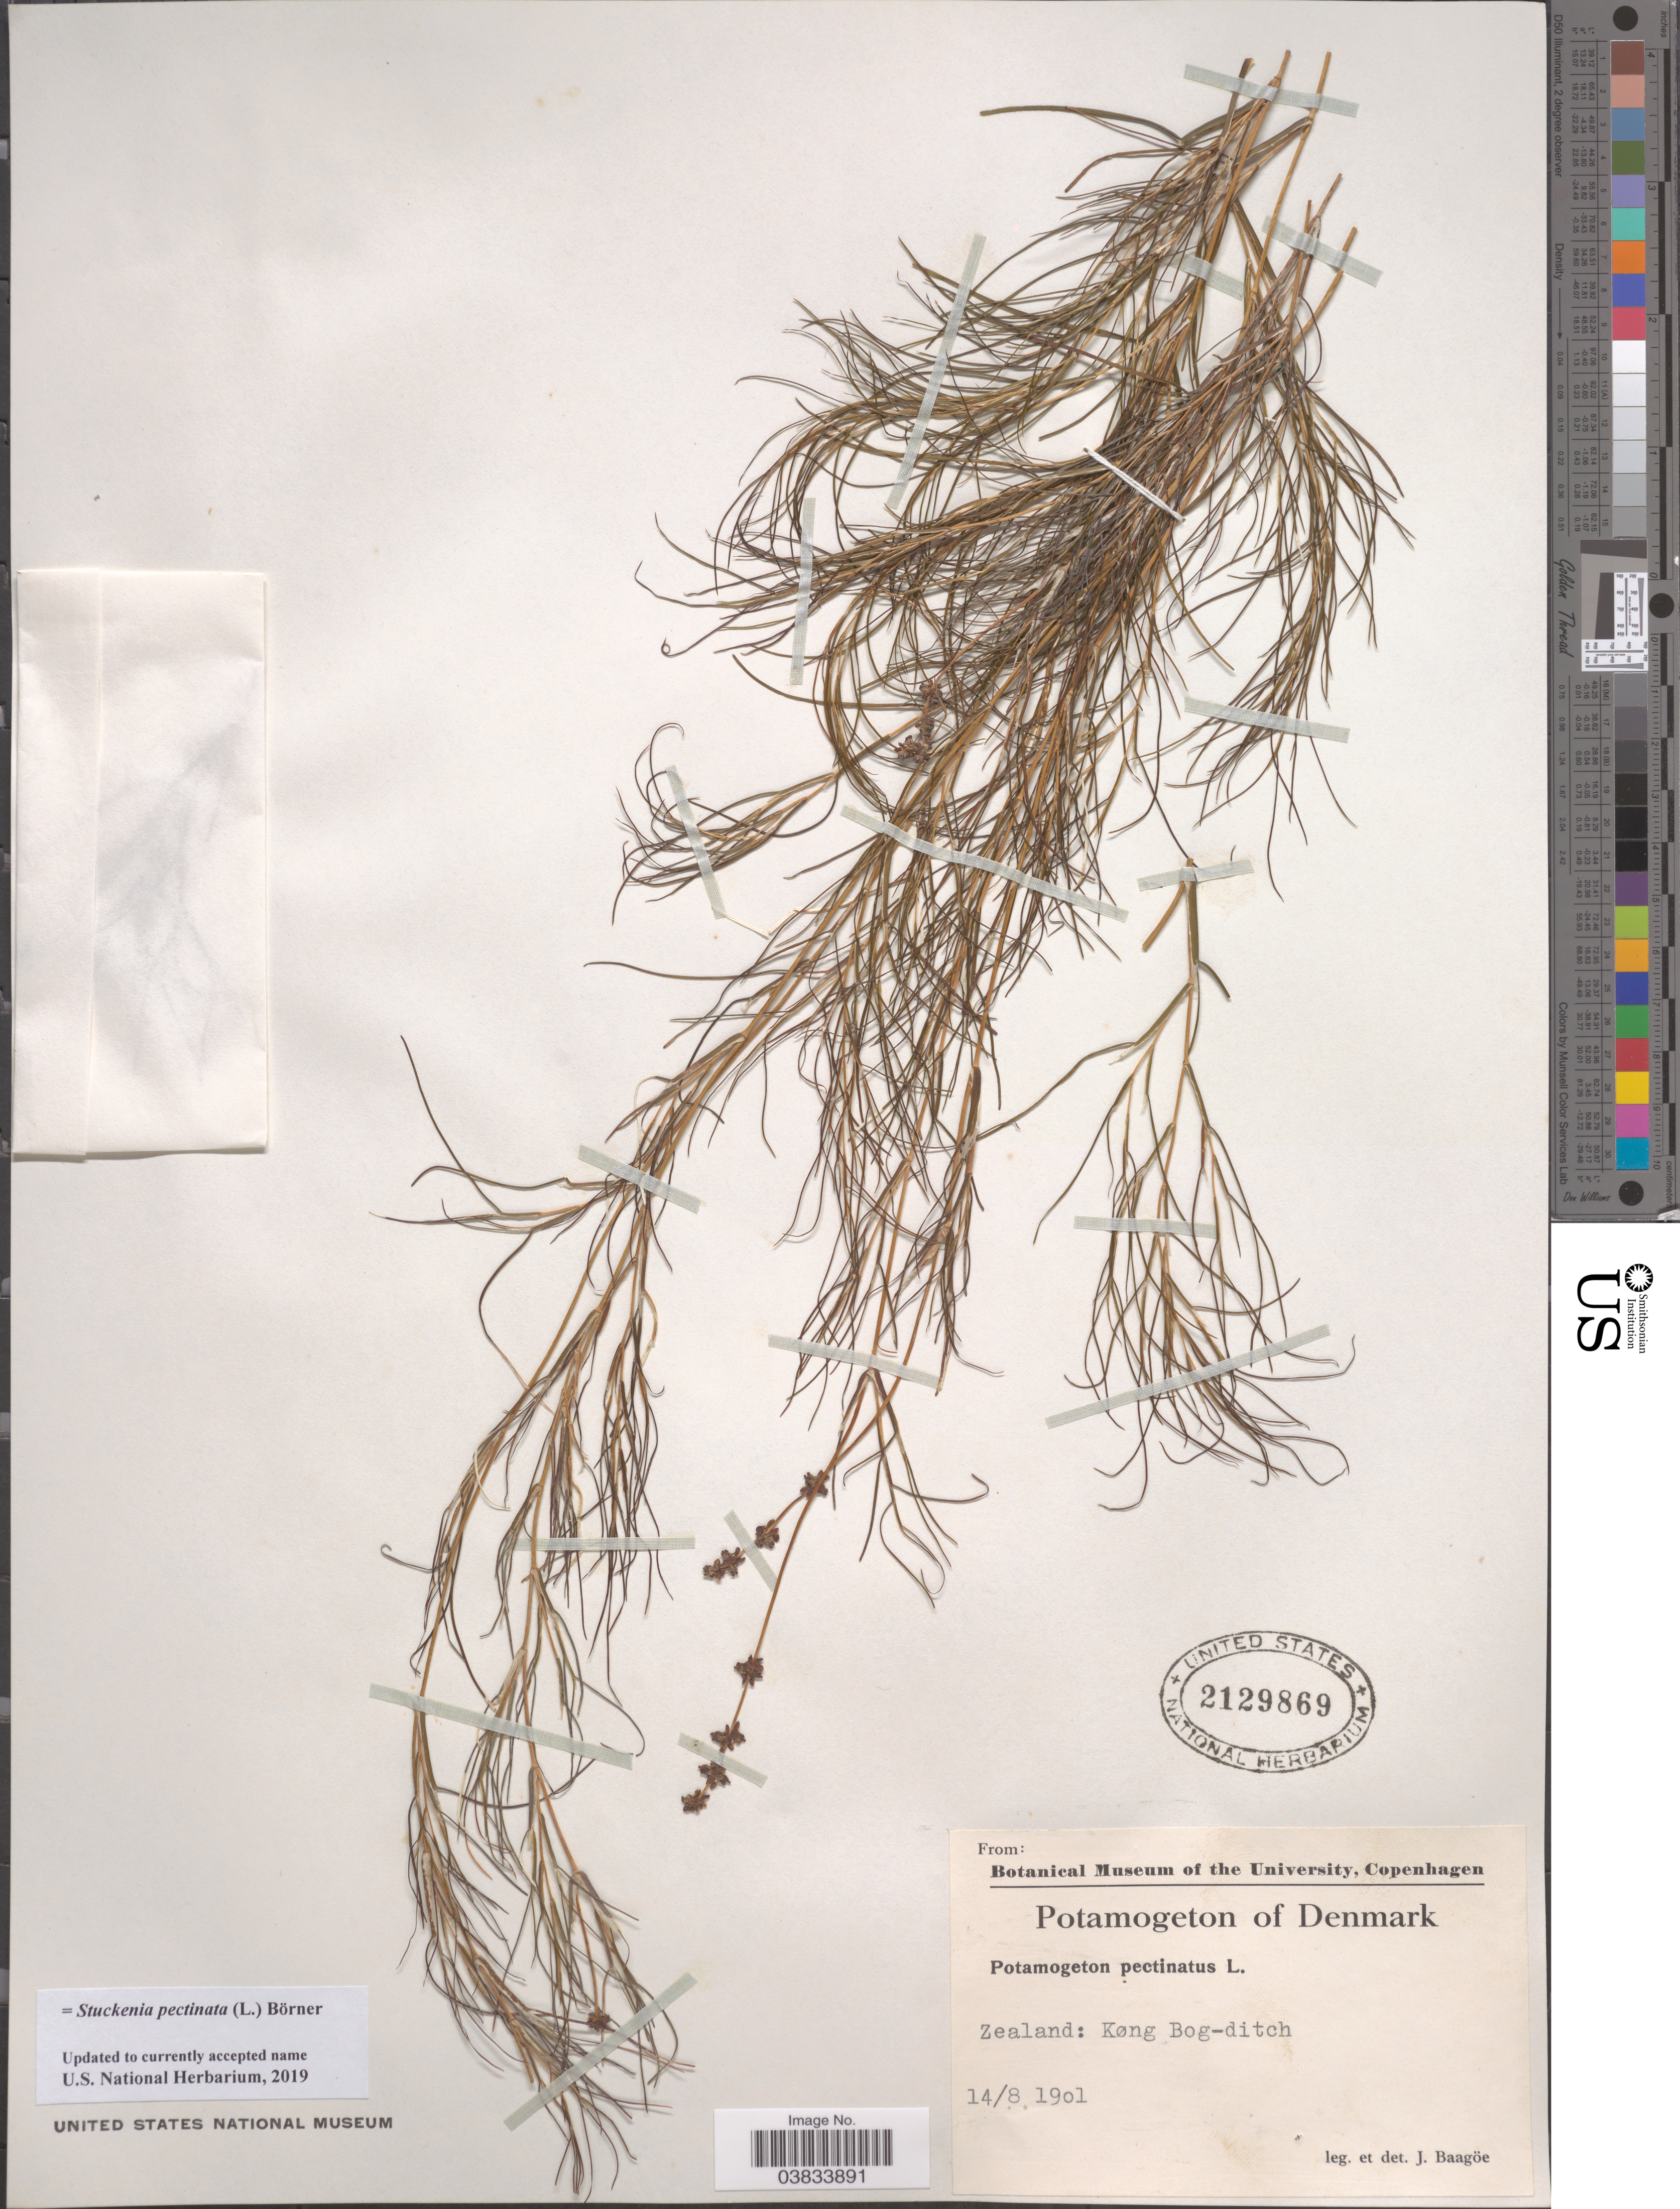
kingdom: Plantae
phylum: Tracheophyta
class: Liliopsida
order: Alismatales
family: Potamogetonaceae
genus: Stuckenia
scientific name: Stuckenia pectinata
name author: (L.) Börner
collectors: J. Baagoe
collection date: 1901-08-14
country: Denmark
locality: Zealand: Køng Bog-ditch.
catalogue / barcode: US 2129869